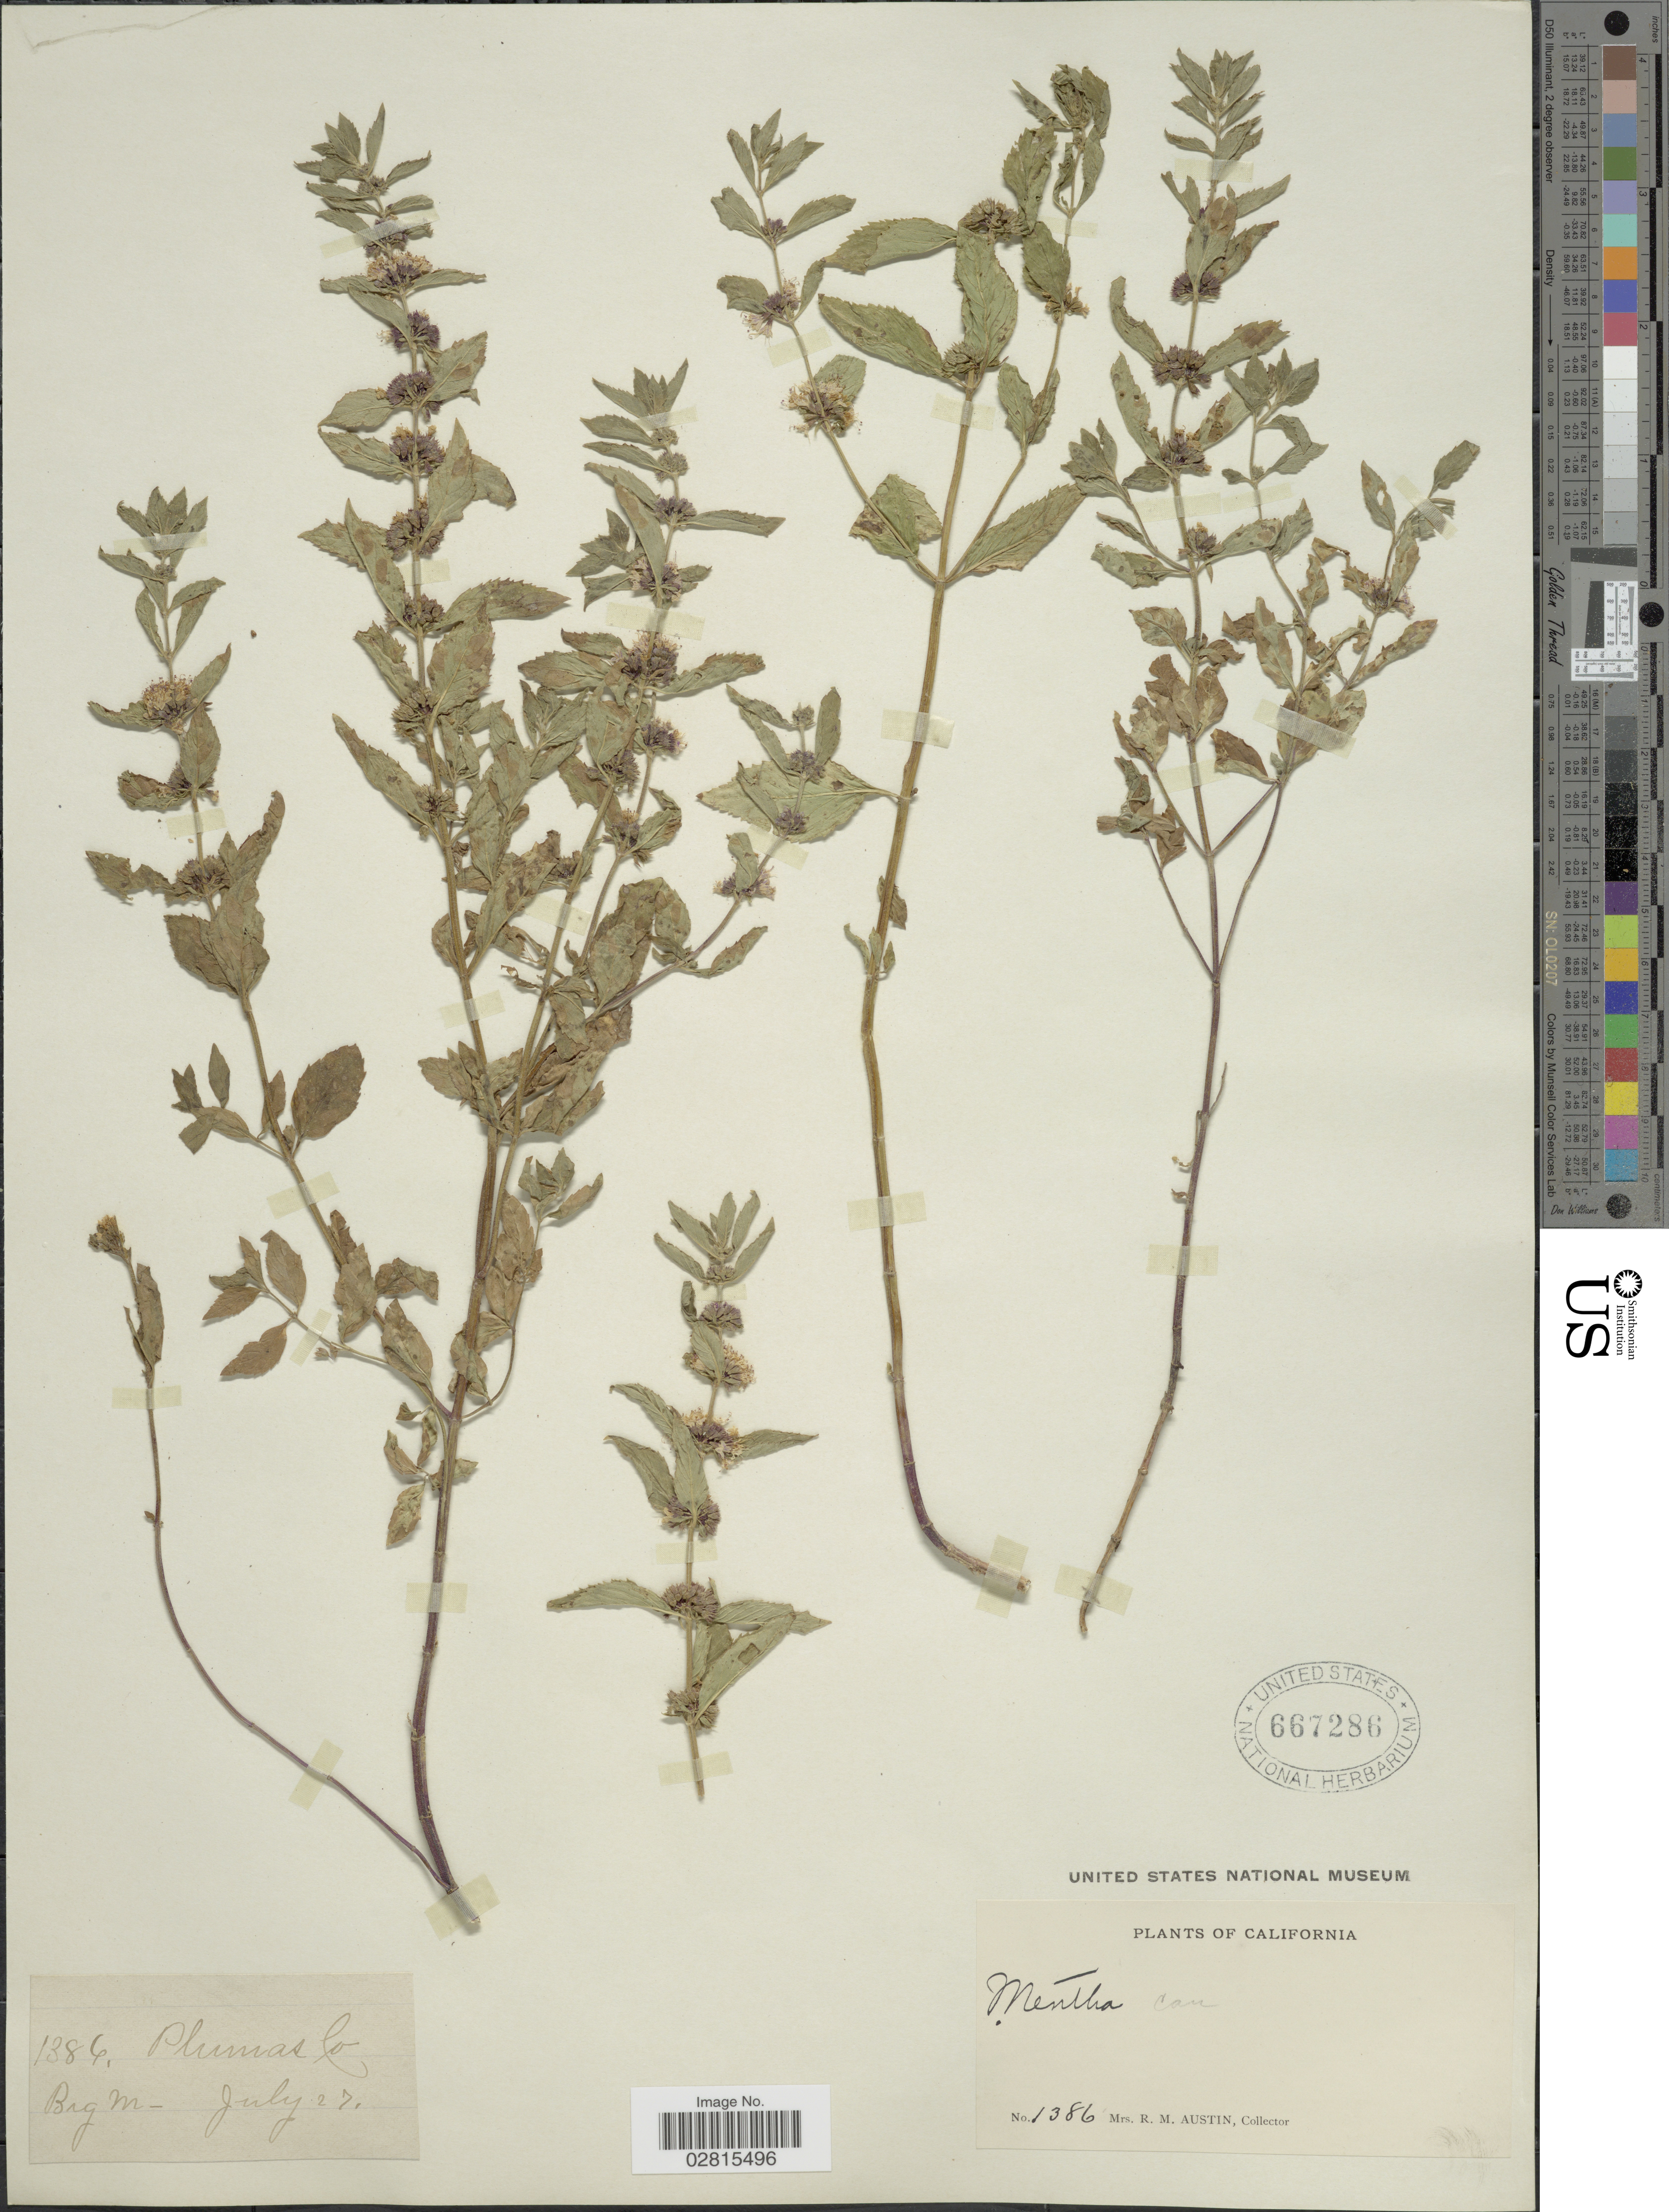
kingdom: Plantae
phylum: Tracheophyta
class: Magnoliopsida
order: Lamiales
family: Lamiaceae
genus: Mentha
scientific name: Mentha canadensis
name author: L.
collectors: R. Austin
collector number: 1386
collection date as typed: Transcribed d/m/y: /7/27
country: United States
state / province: California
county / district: Plumas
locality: Plumas Co, Big M.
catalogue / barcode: US 667286